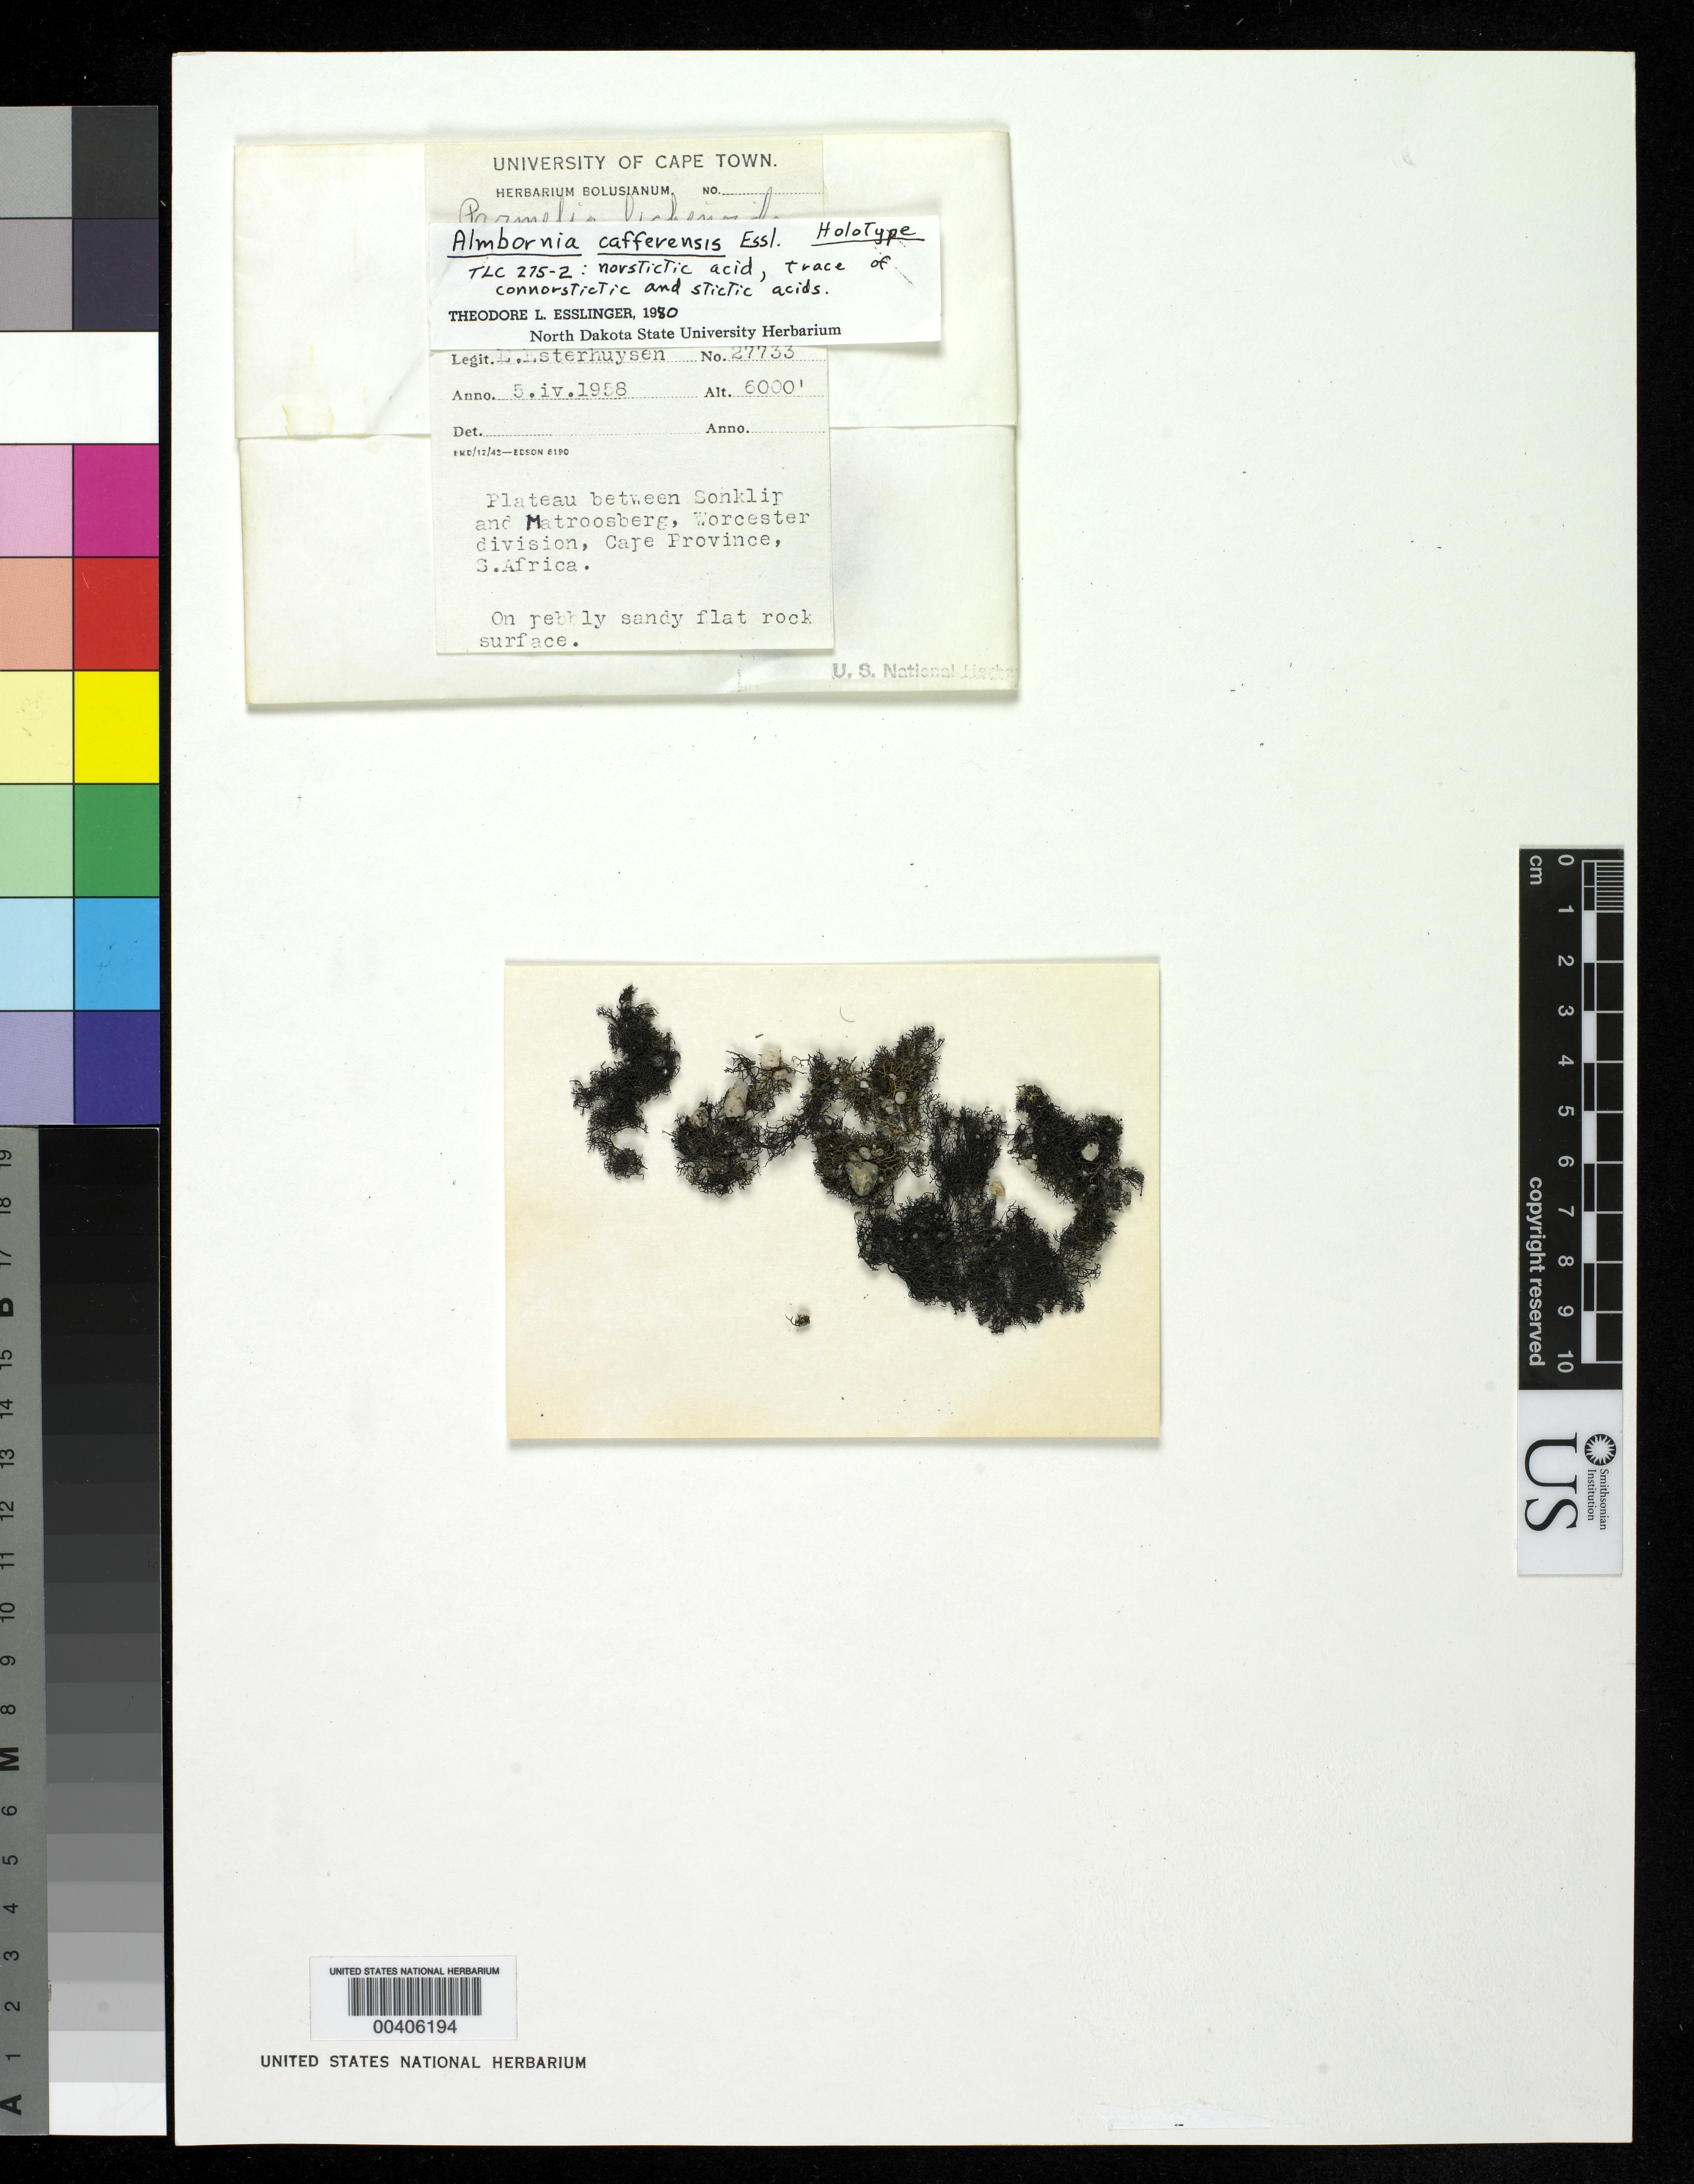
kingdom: Fungi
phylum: Ascomycota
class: Lecanoromycetes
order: Lecanorales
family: Parmeliaceae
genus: Almbornia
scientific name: Almbornia cafferensis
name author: Essl.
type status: Holotype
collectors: E. E. Esterhuysen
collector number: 27733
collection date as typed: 05 Apr 1958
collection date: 1958-04-05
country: South Africa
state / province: Western Cape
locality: Plateau between Sonklip & Matroosberg. Worcester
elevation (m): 1829